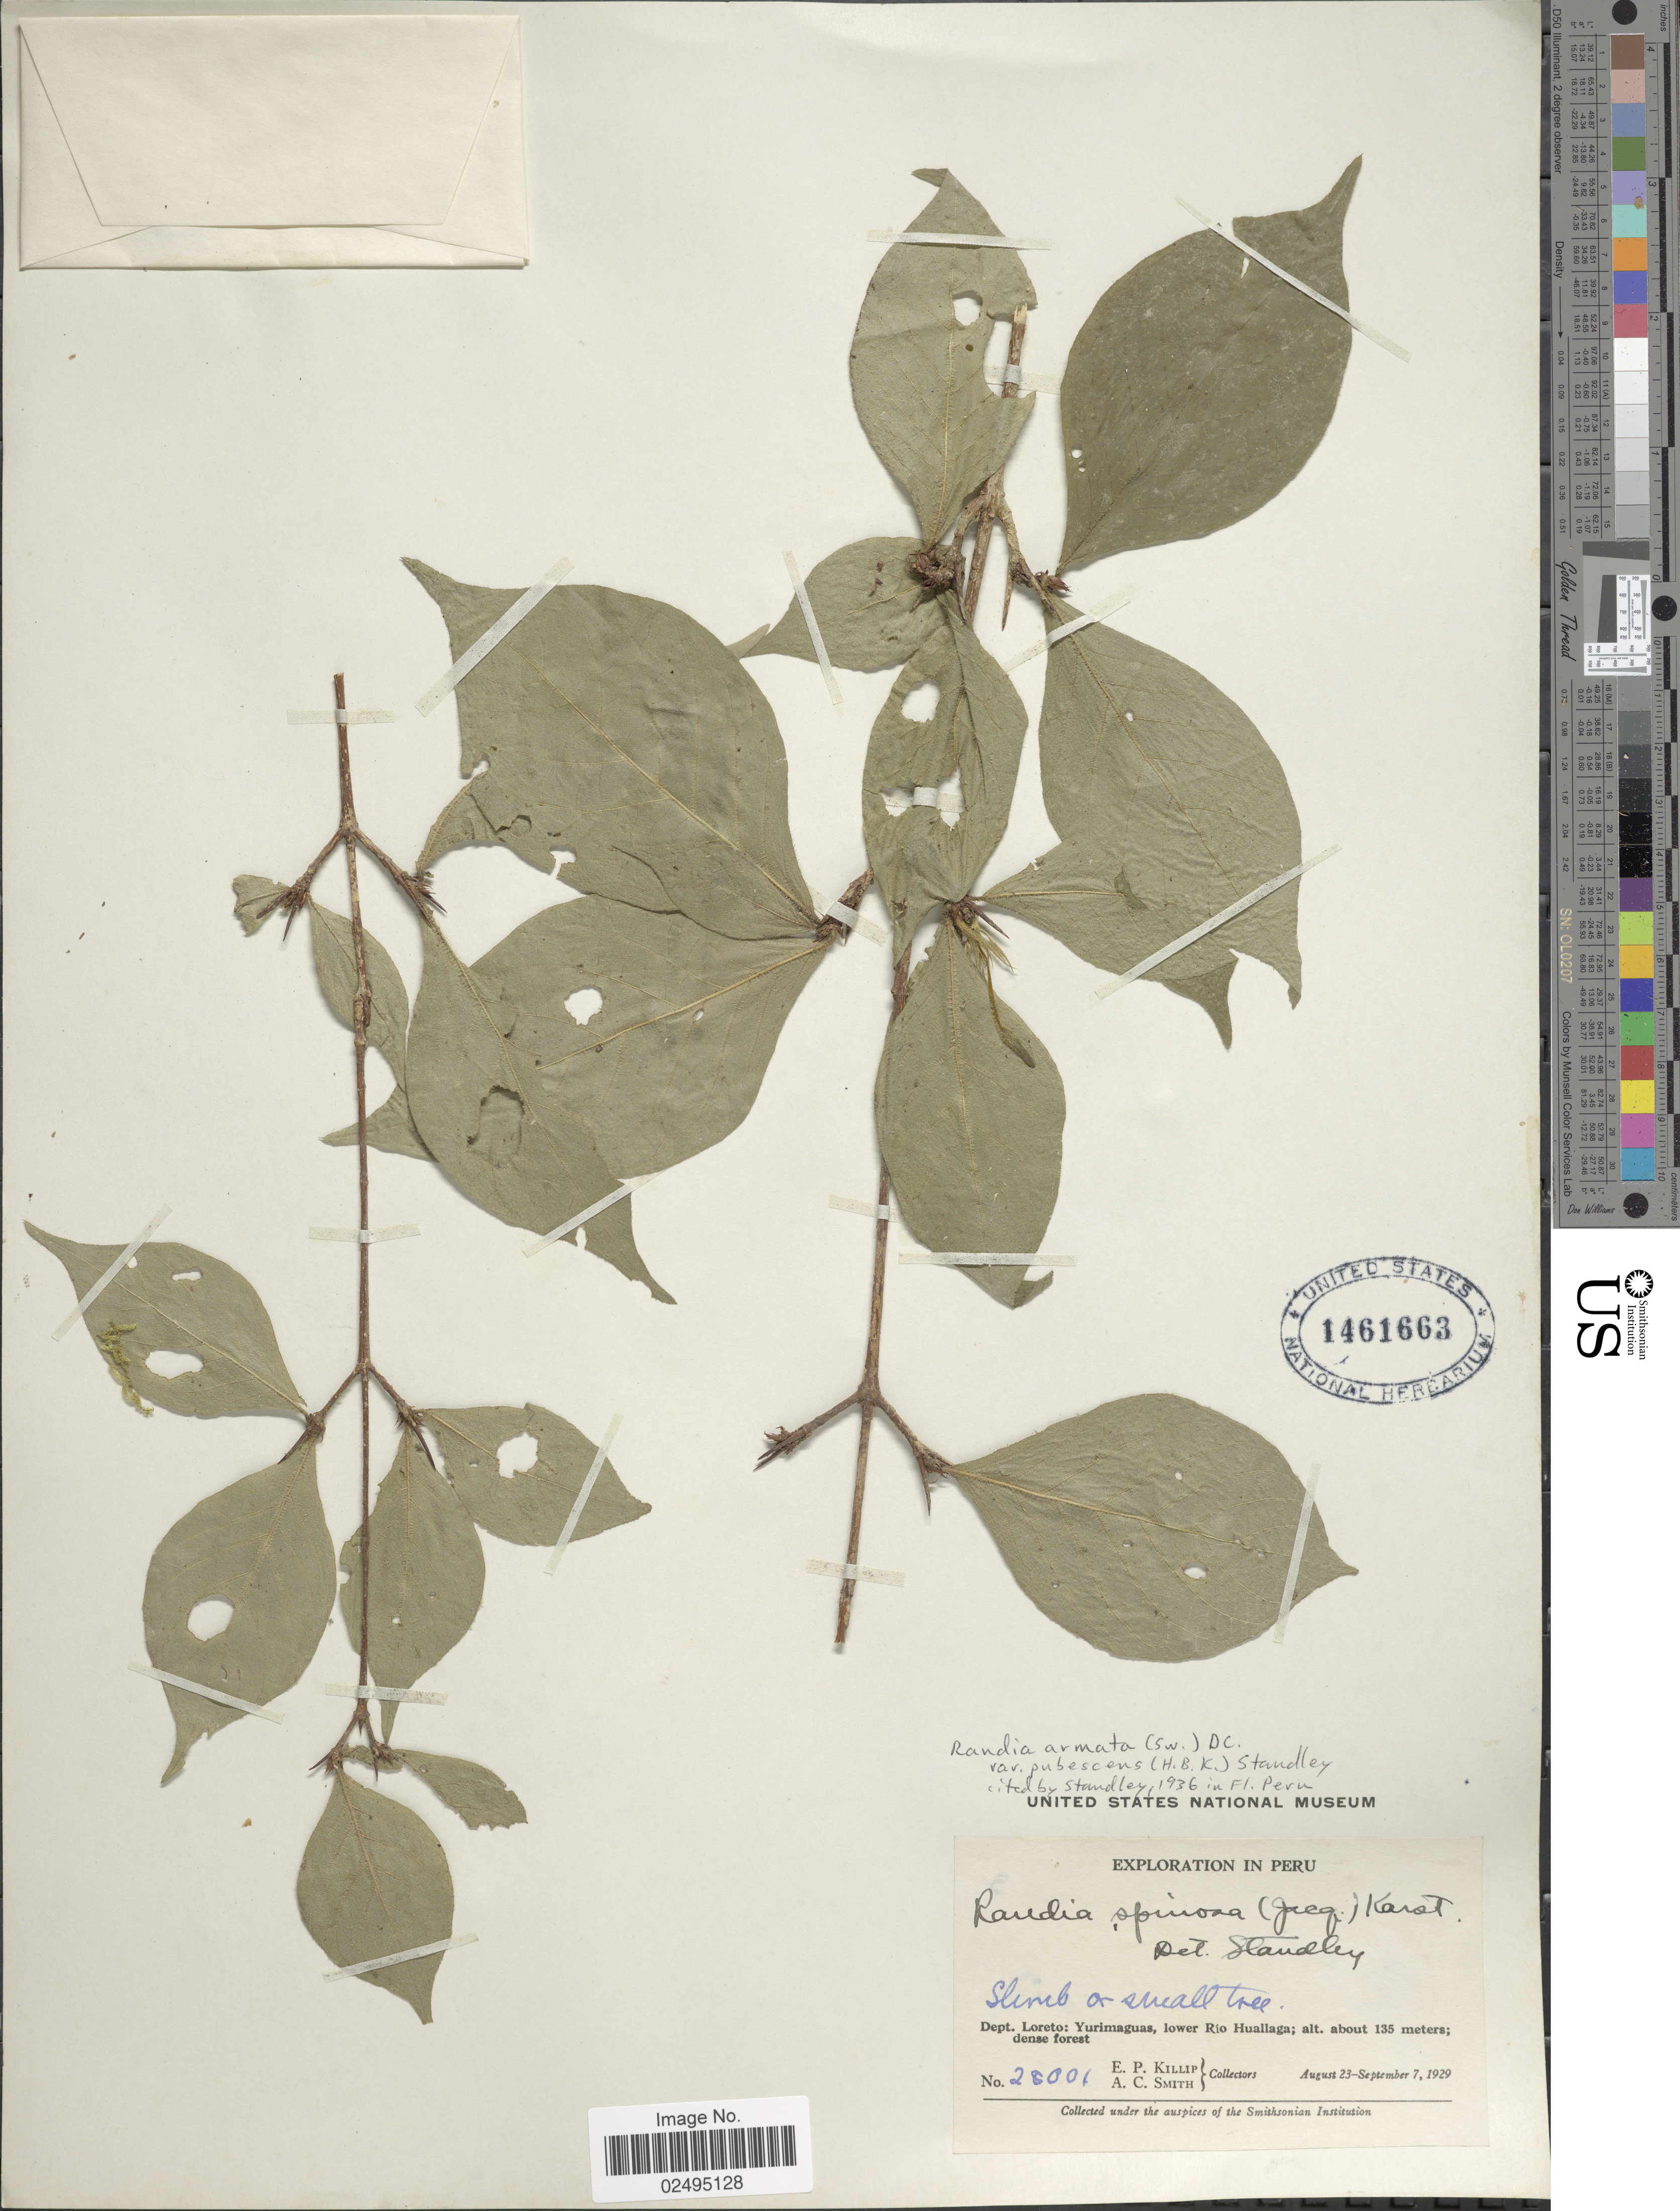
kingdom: Plantae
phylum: Tracheophyta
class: Magnoliopsida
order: Gentianales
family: Rubiaceae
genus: Randia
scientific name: Randia armata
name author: (Sw.) DC.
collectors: E. P. Killip & A. C. Smith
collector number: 28001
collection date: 1929-08-23/1929-09-07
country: Peru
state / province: Loreto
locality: Yurimaguas, lower Rio Huallaga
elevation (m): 135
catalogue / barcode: US 1461663